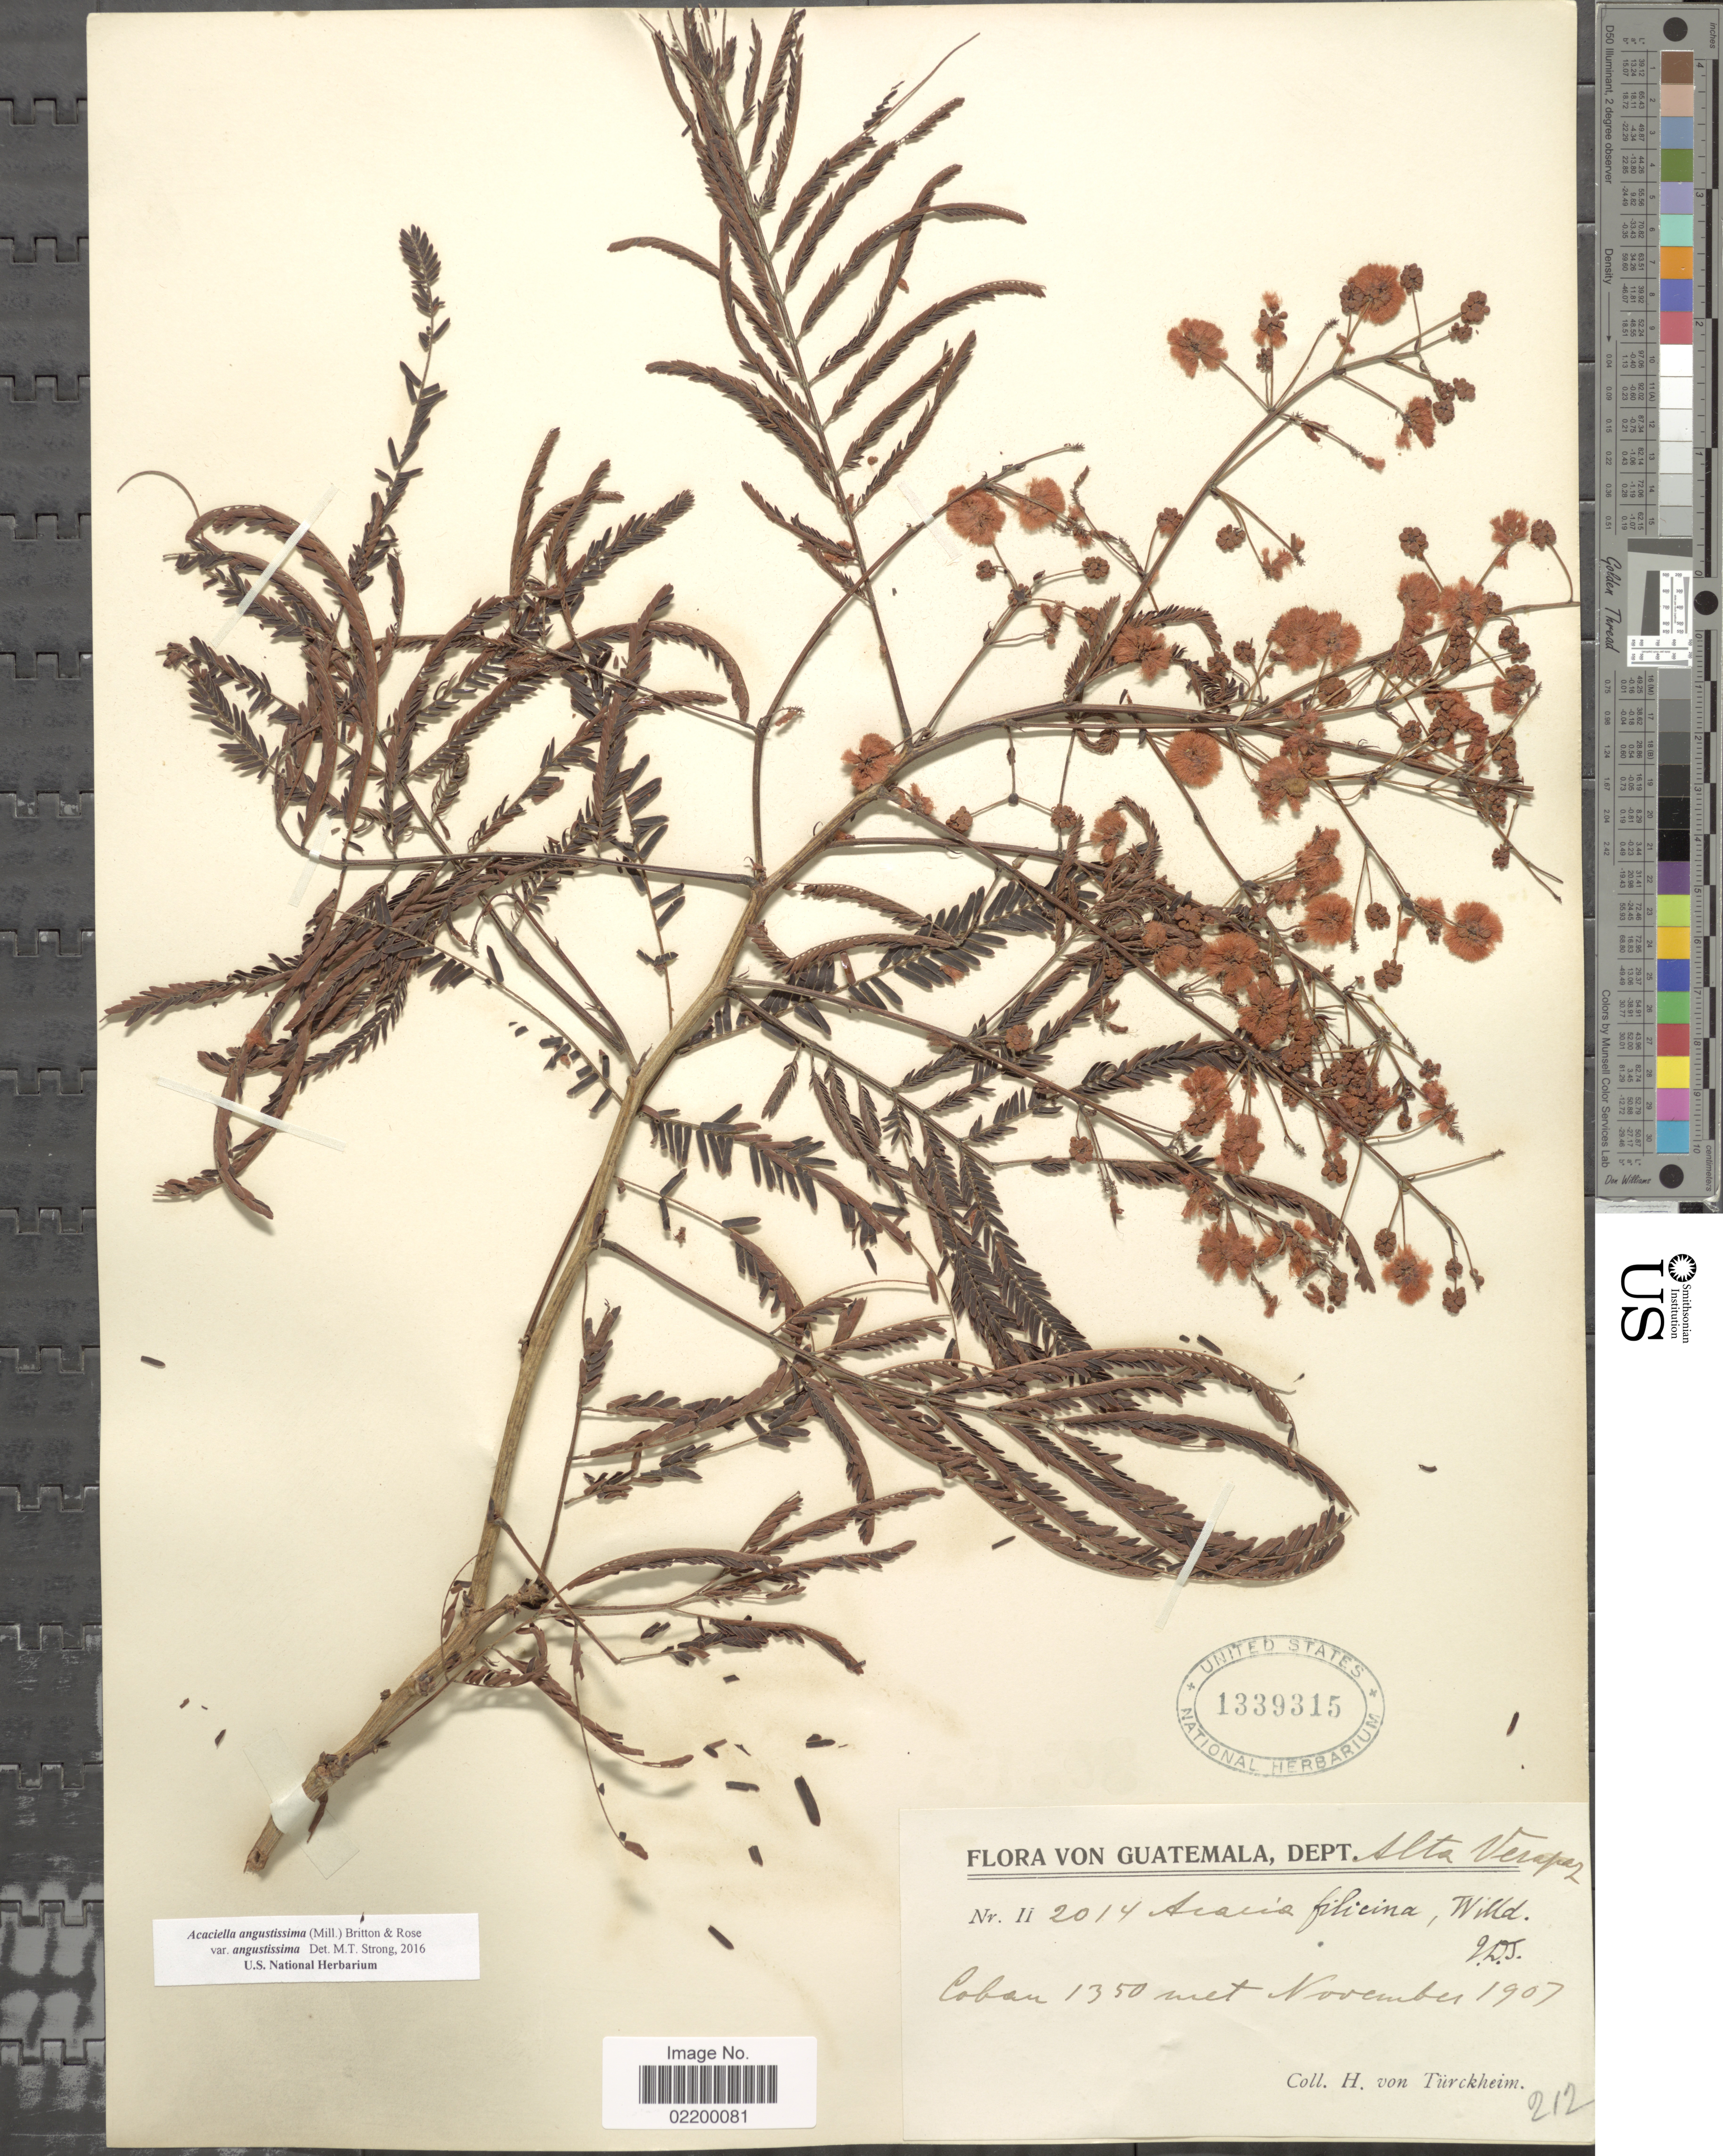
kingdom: Plantae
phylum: Tracheophyta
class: Magnoliopsida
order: Fabales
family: Fabaceae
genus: Acaciella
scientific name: Acaciella angustissima var. angustissima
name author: (Mill.) Britton & Rose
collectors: H. von Türckheim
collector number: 212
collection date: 1907-11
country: Guatemala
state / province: Alta Verapaz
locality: Dept. Alta Verapaz, Coban.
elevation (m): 1350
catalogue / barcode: US 1339315